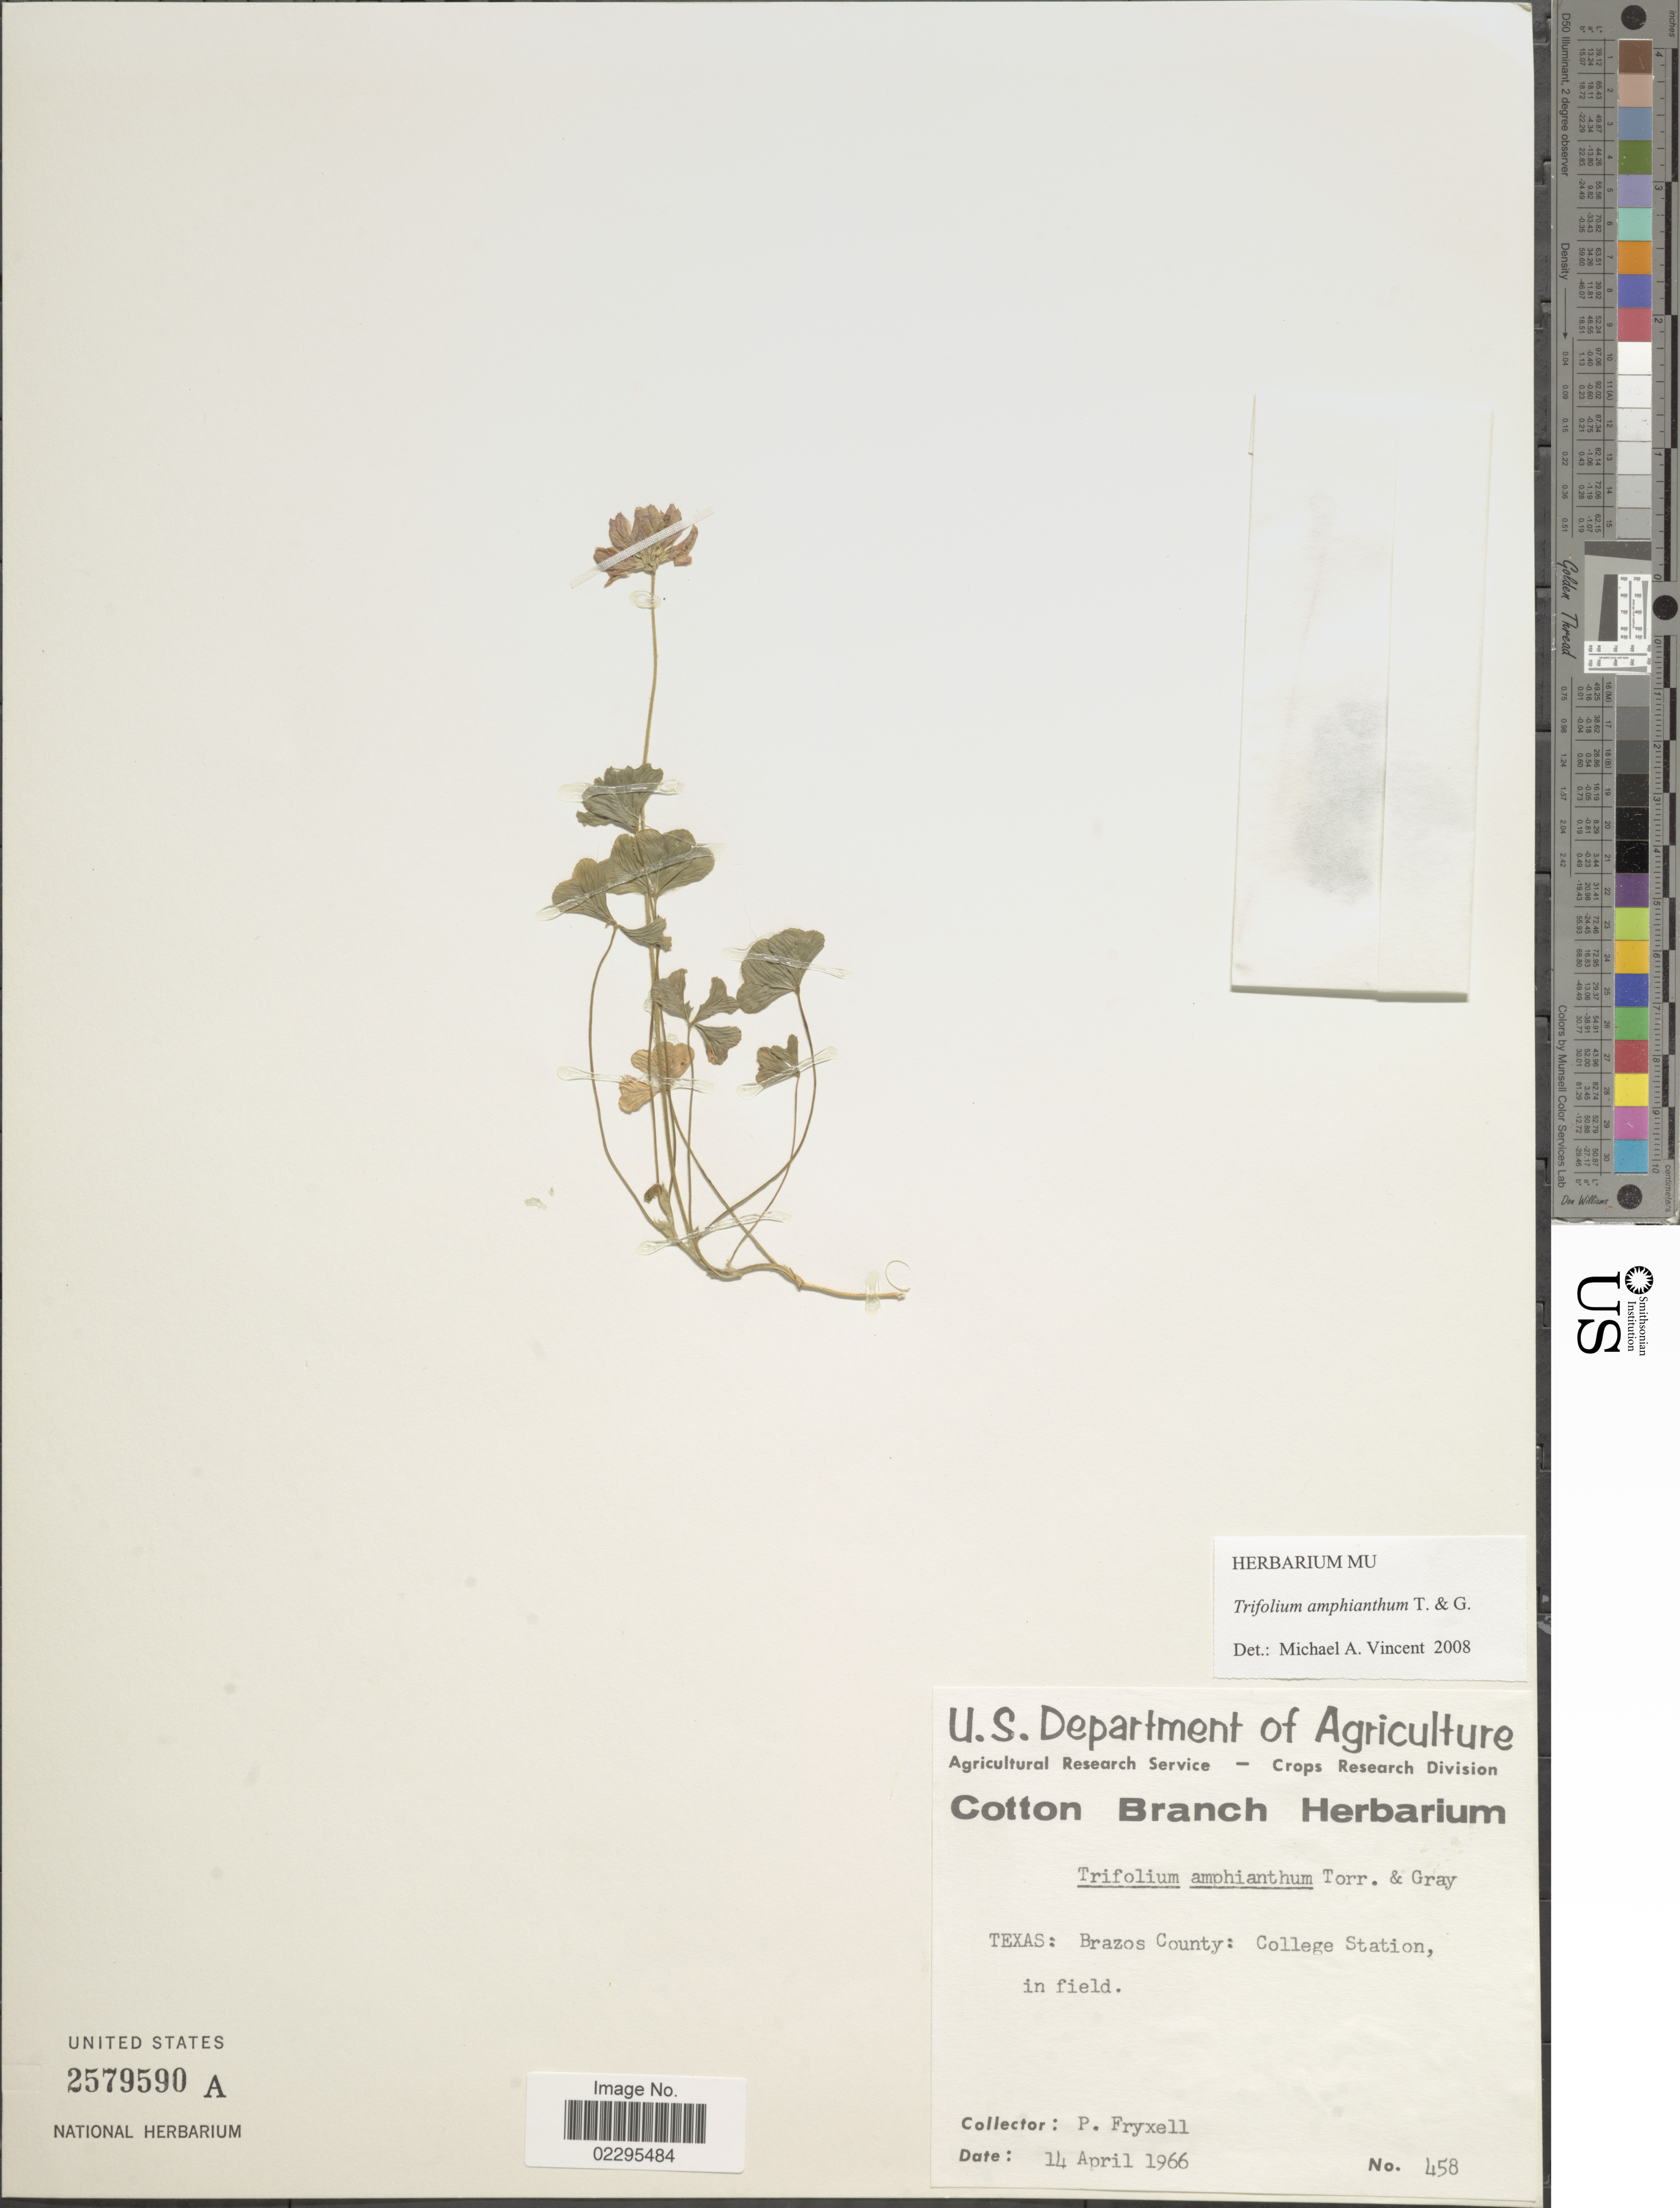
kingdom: Plantae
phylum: Tracheophyta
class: Magnoliopsida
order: Fabales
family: Fabaceae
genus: Trifolium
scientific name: Trifolium amphianthum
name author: Torr. & A. Gray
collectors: P. A. Fryxell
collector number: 458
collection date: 1966-04-14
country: United States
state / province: Texas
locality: Brazos County: College Station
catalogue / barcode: US 2579590A